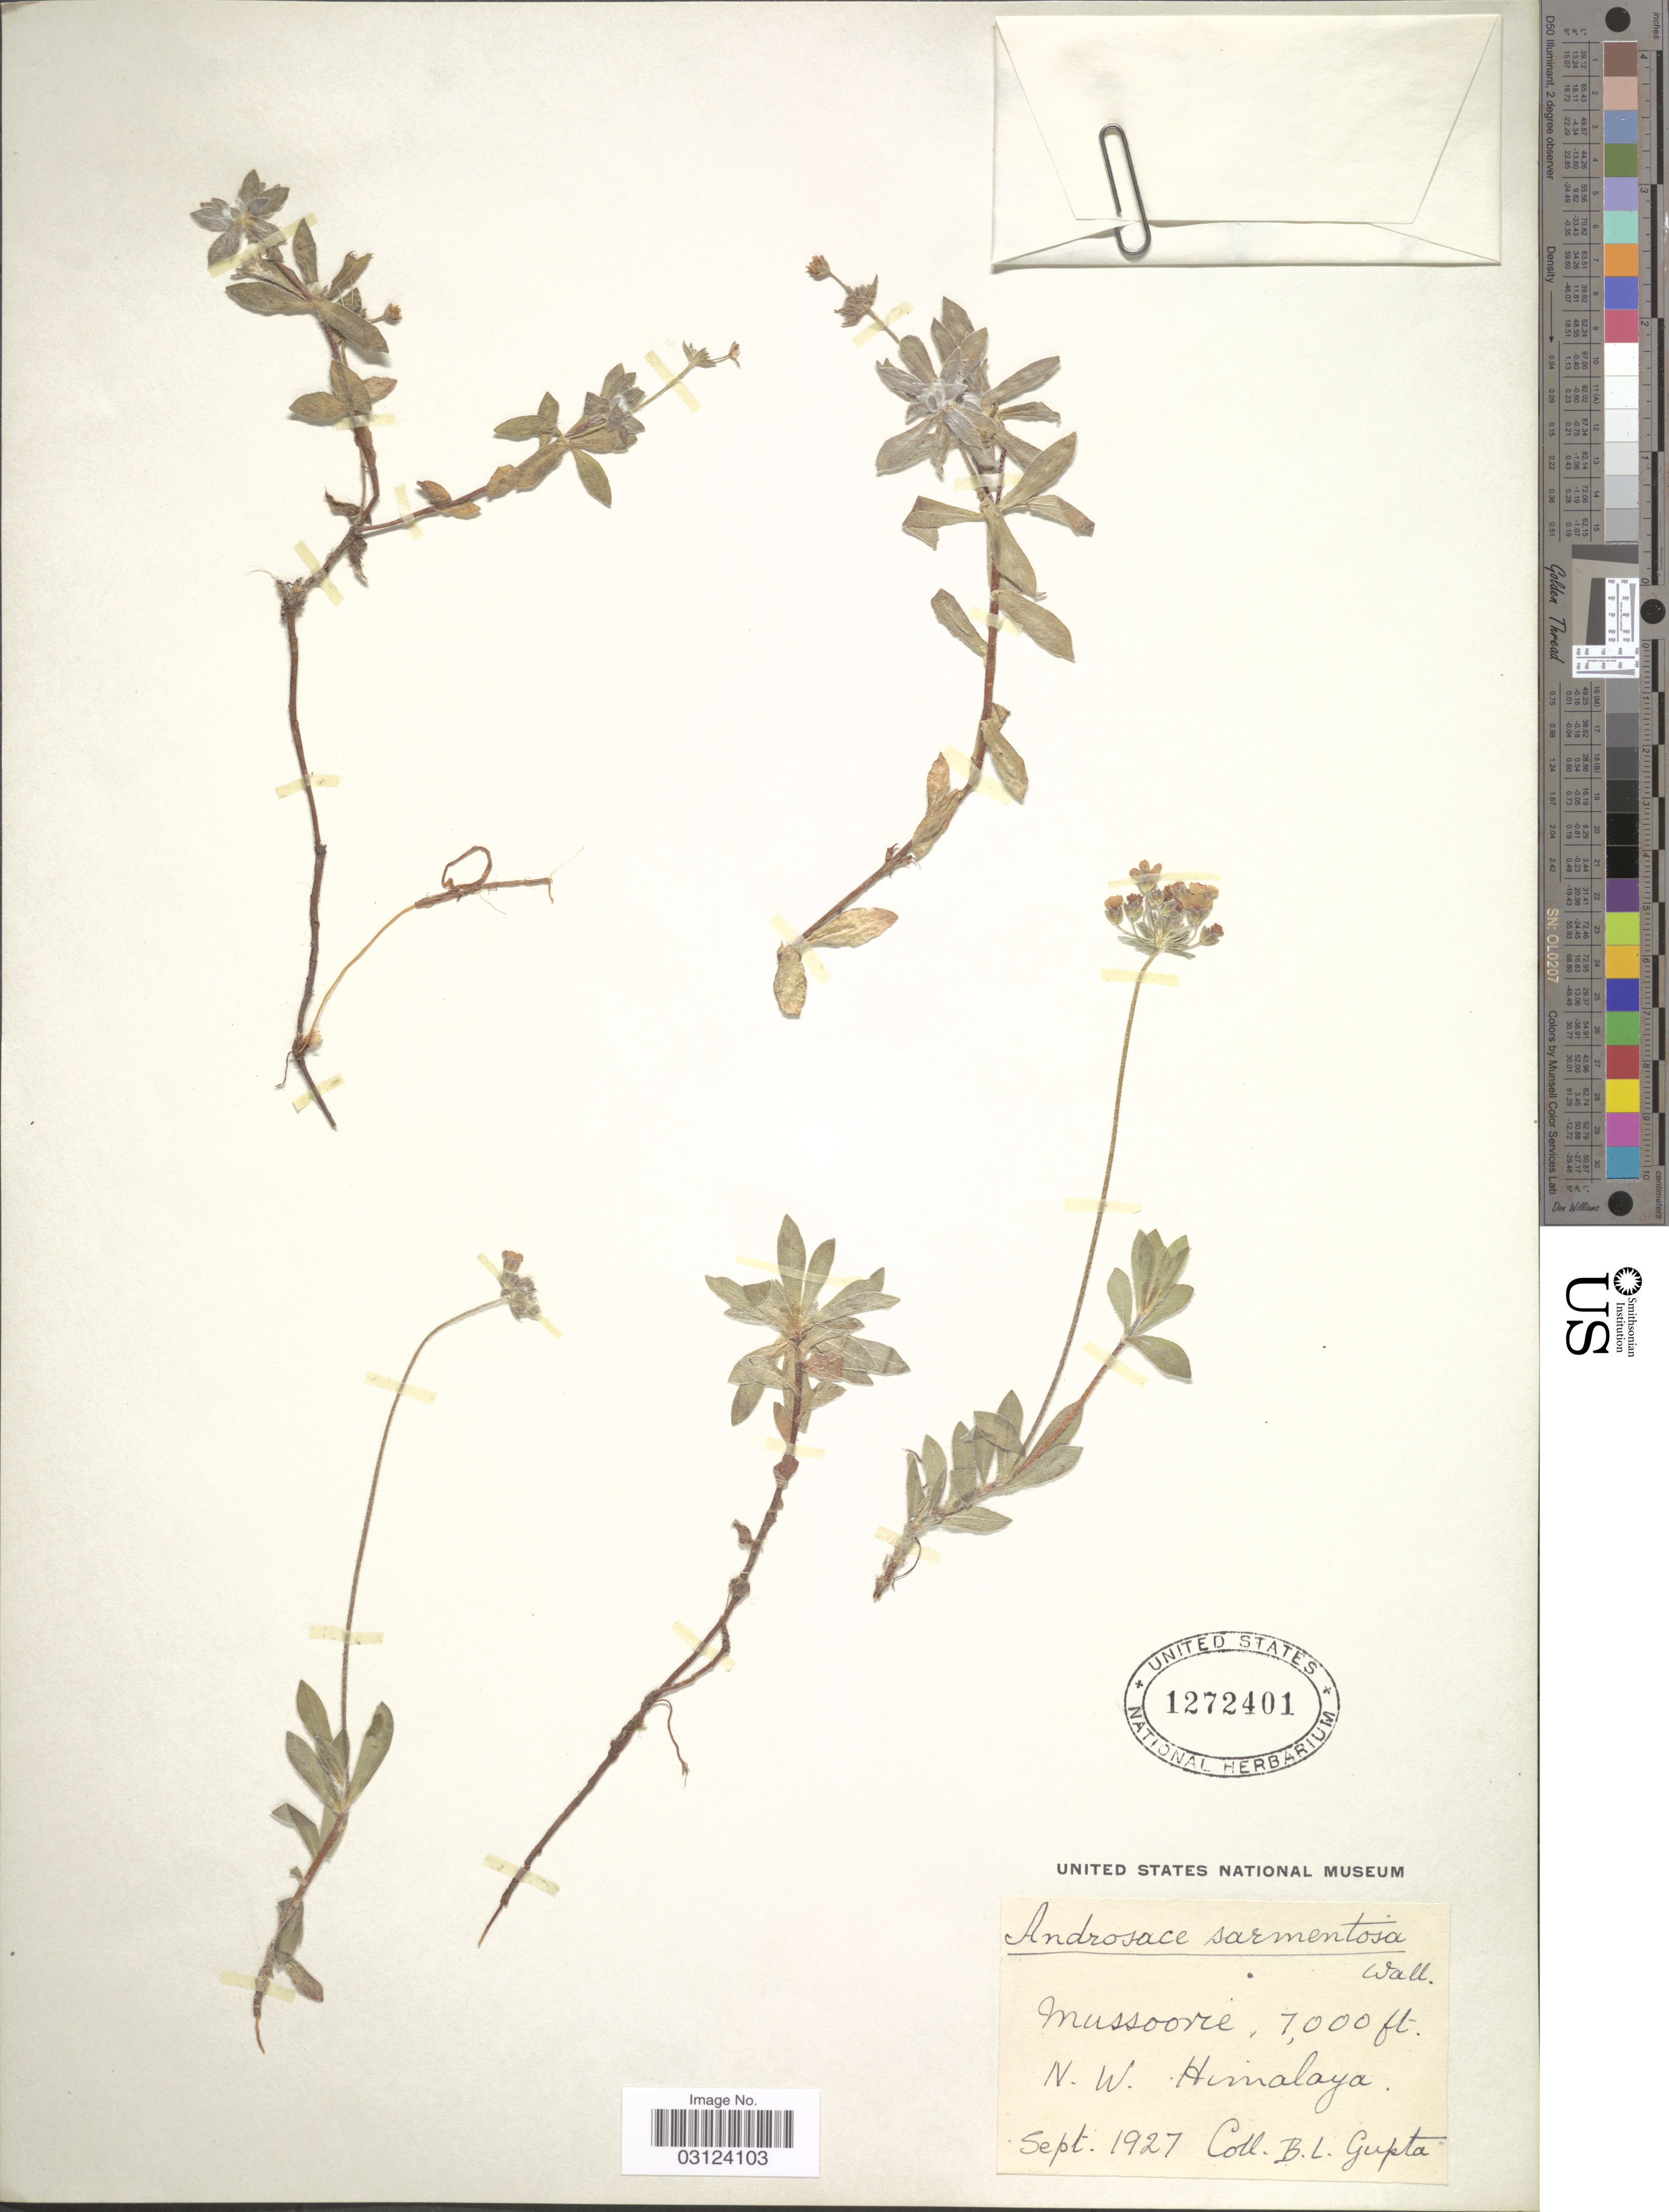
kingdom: Plantae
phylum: Tracheophyta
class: Magnoliopsida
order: Ericales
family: Primulaceae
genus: Androsace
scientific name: Androsace sarmentosa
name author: Wall.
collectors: B. L. Gupta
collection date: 1927-09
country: India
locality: Mussoorie, N.W. Himalaya.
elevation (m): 2134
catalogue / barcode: US 1272401